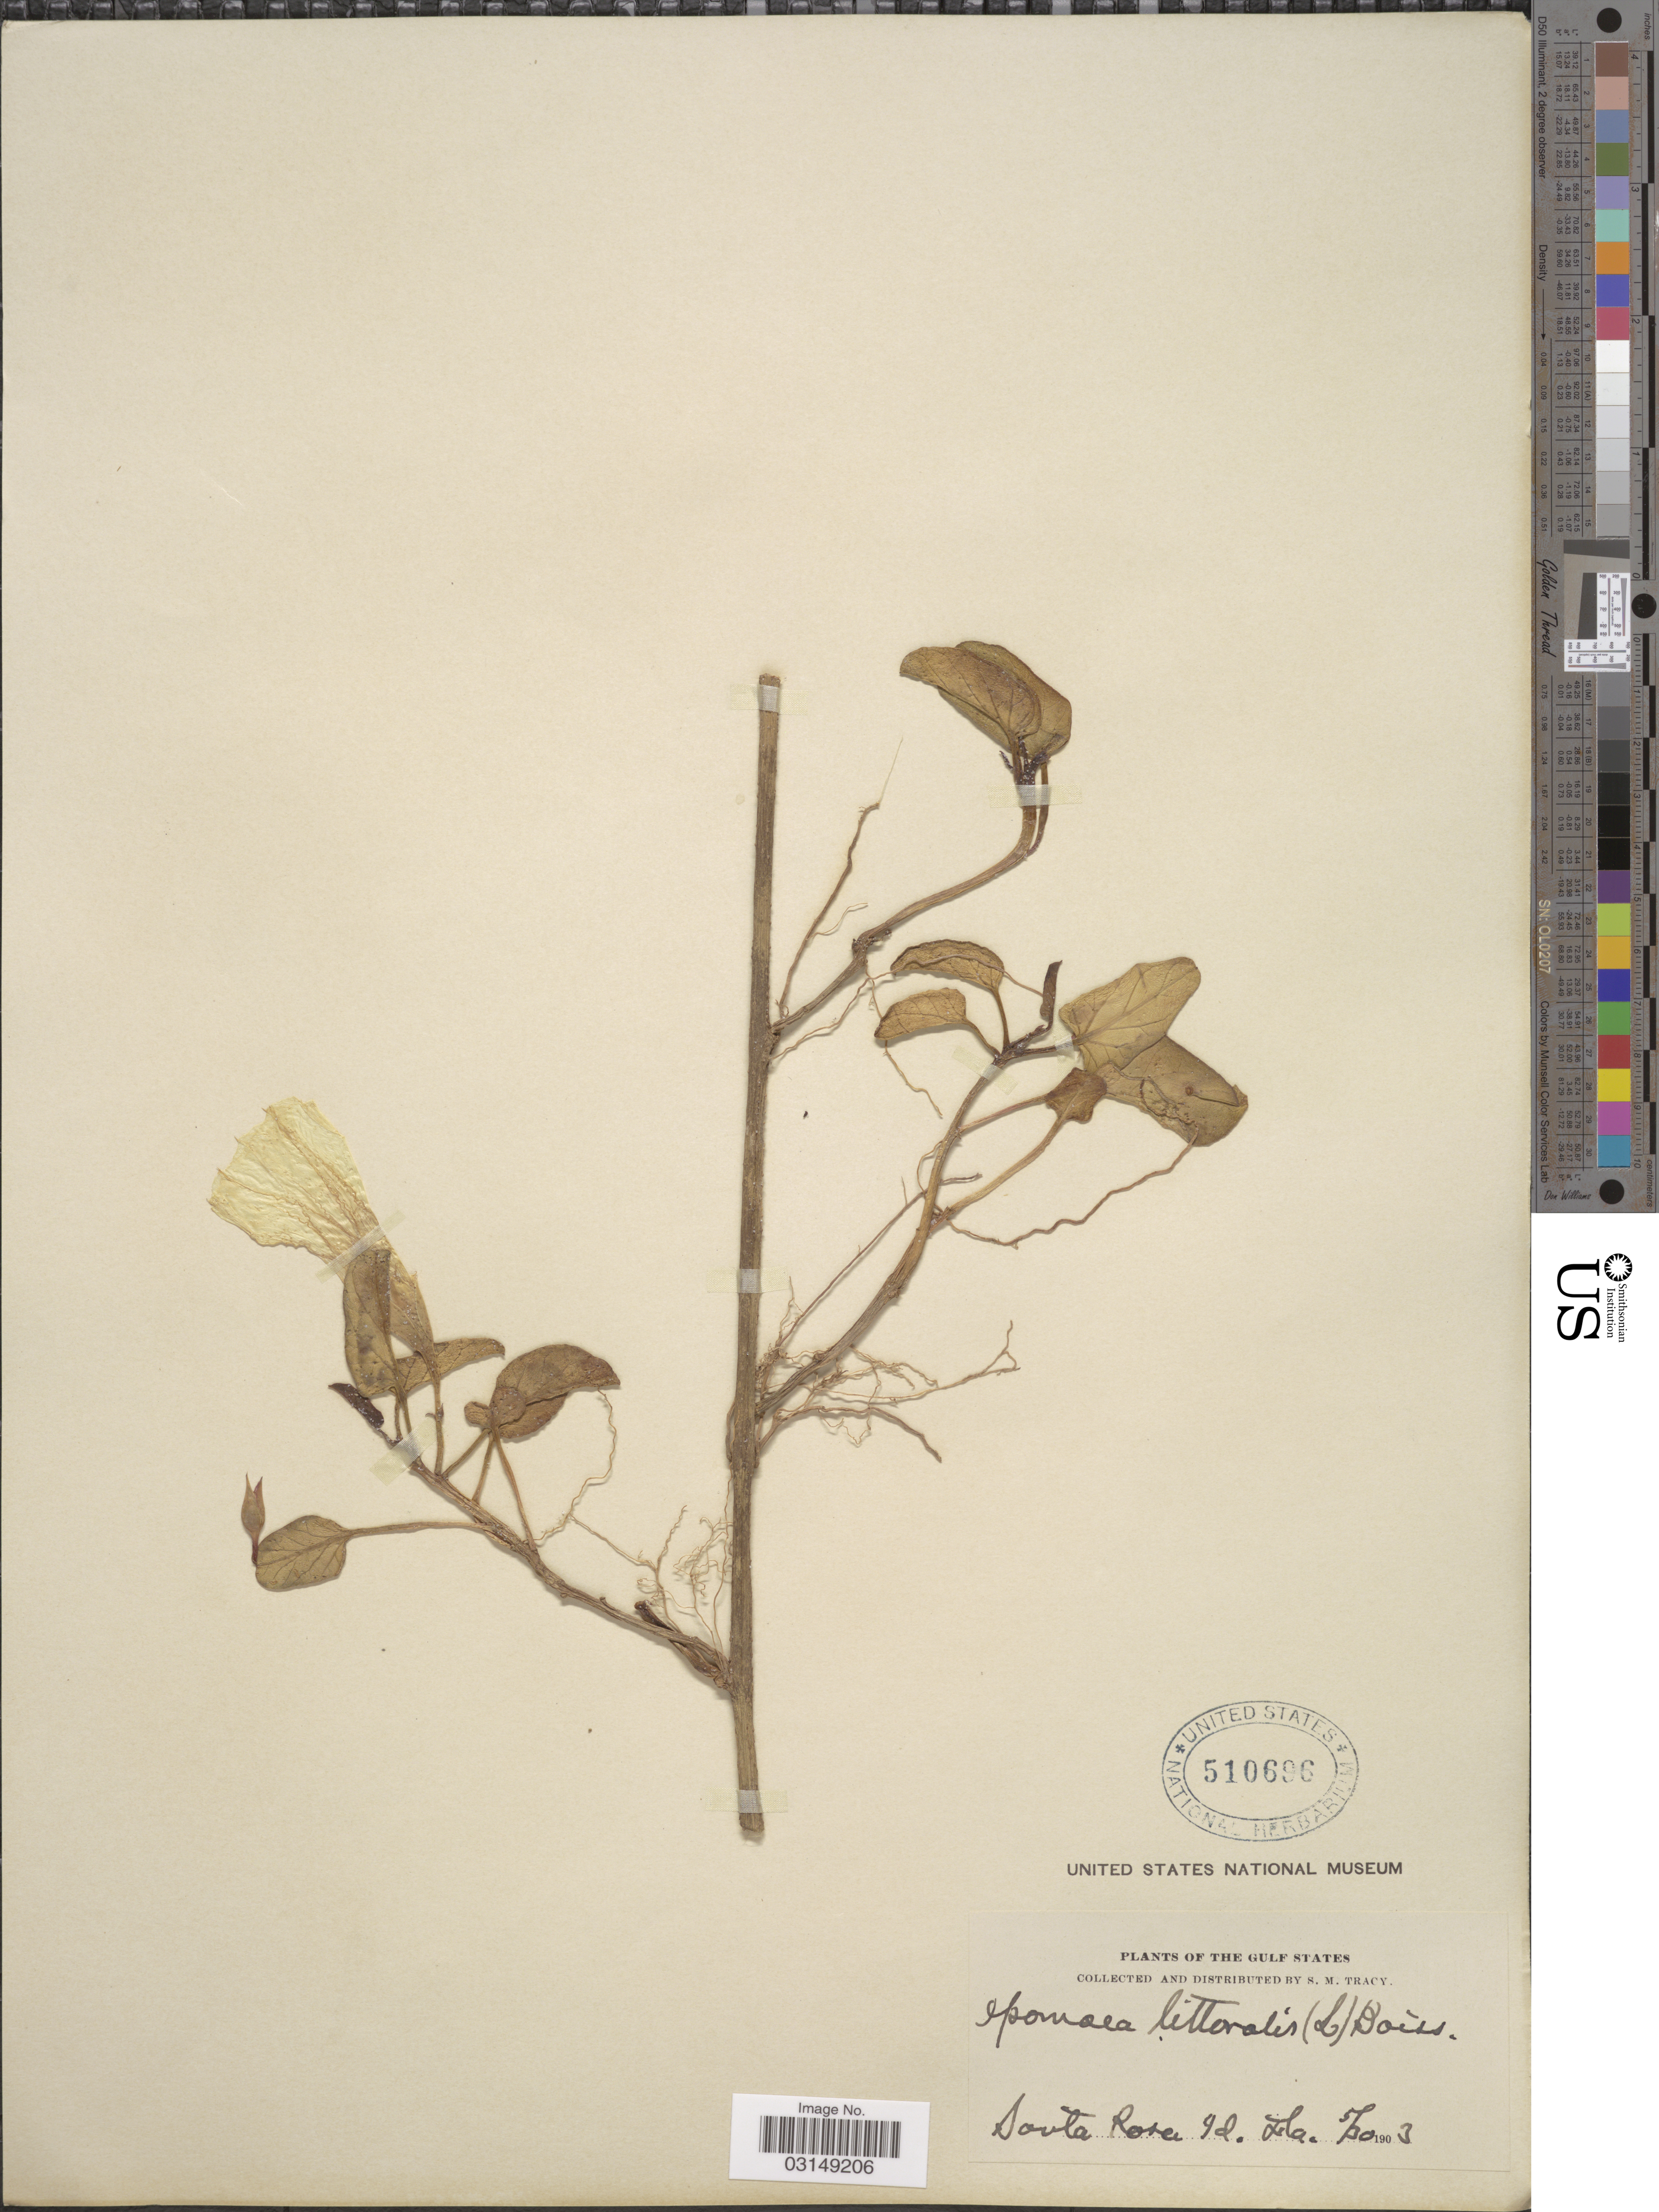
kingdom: Plantae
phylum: Tracheophyta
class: Magnoliopsida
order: Solanales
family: Convolvulaceae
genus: Ipomoea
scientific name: Ipomoea stolonifera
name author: (Cirillo) J.F. Gmel.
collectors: S. M. Tracy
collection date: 1903-05-30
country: United States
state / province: Florida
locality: The Gulf States. Santa Rosa Id. Fla.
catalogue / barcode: US 510696